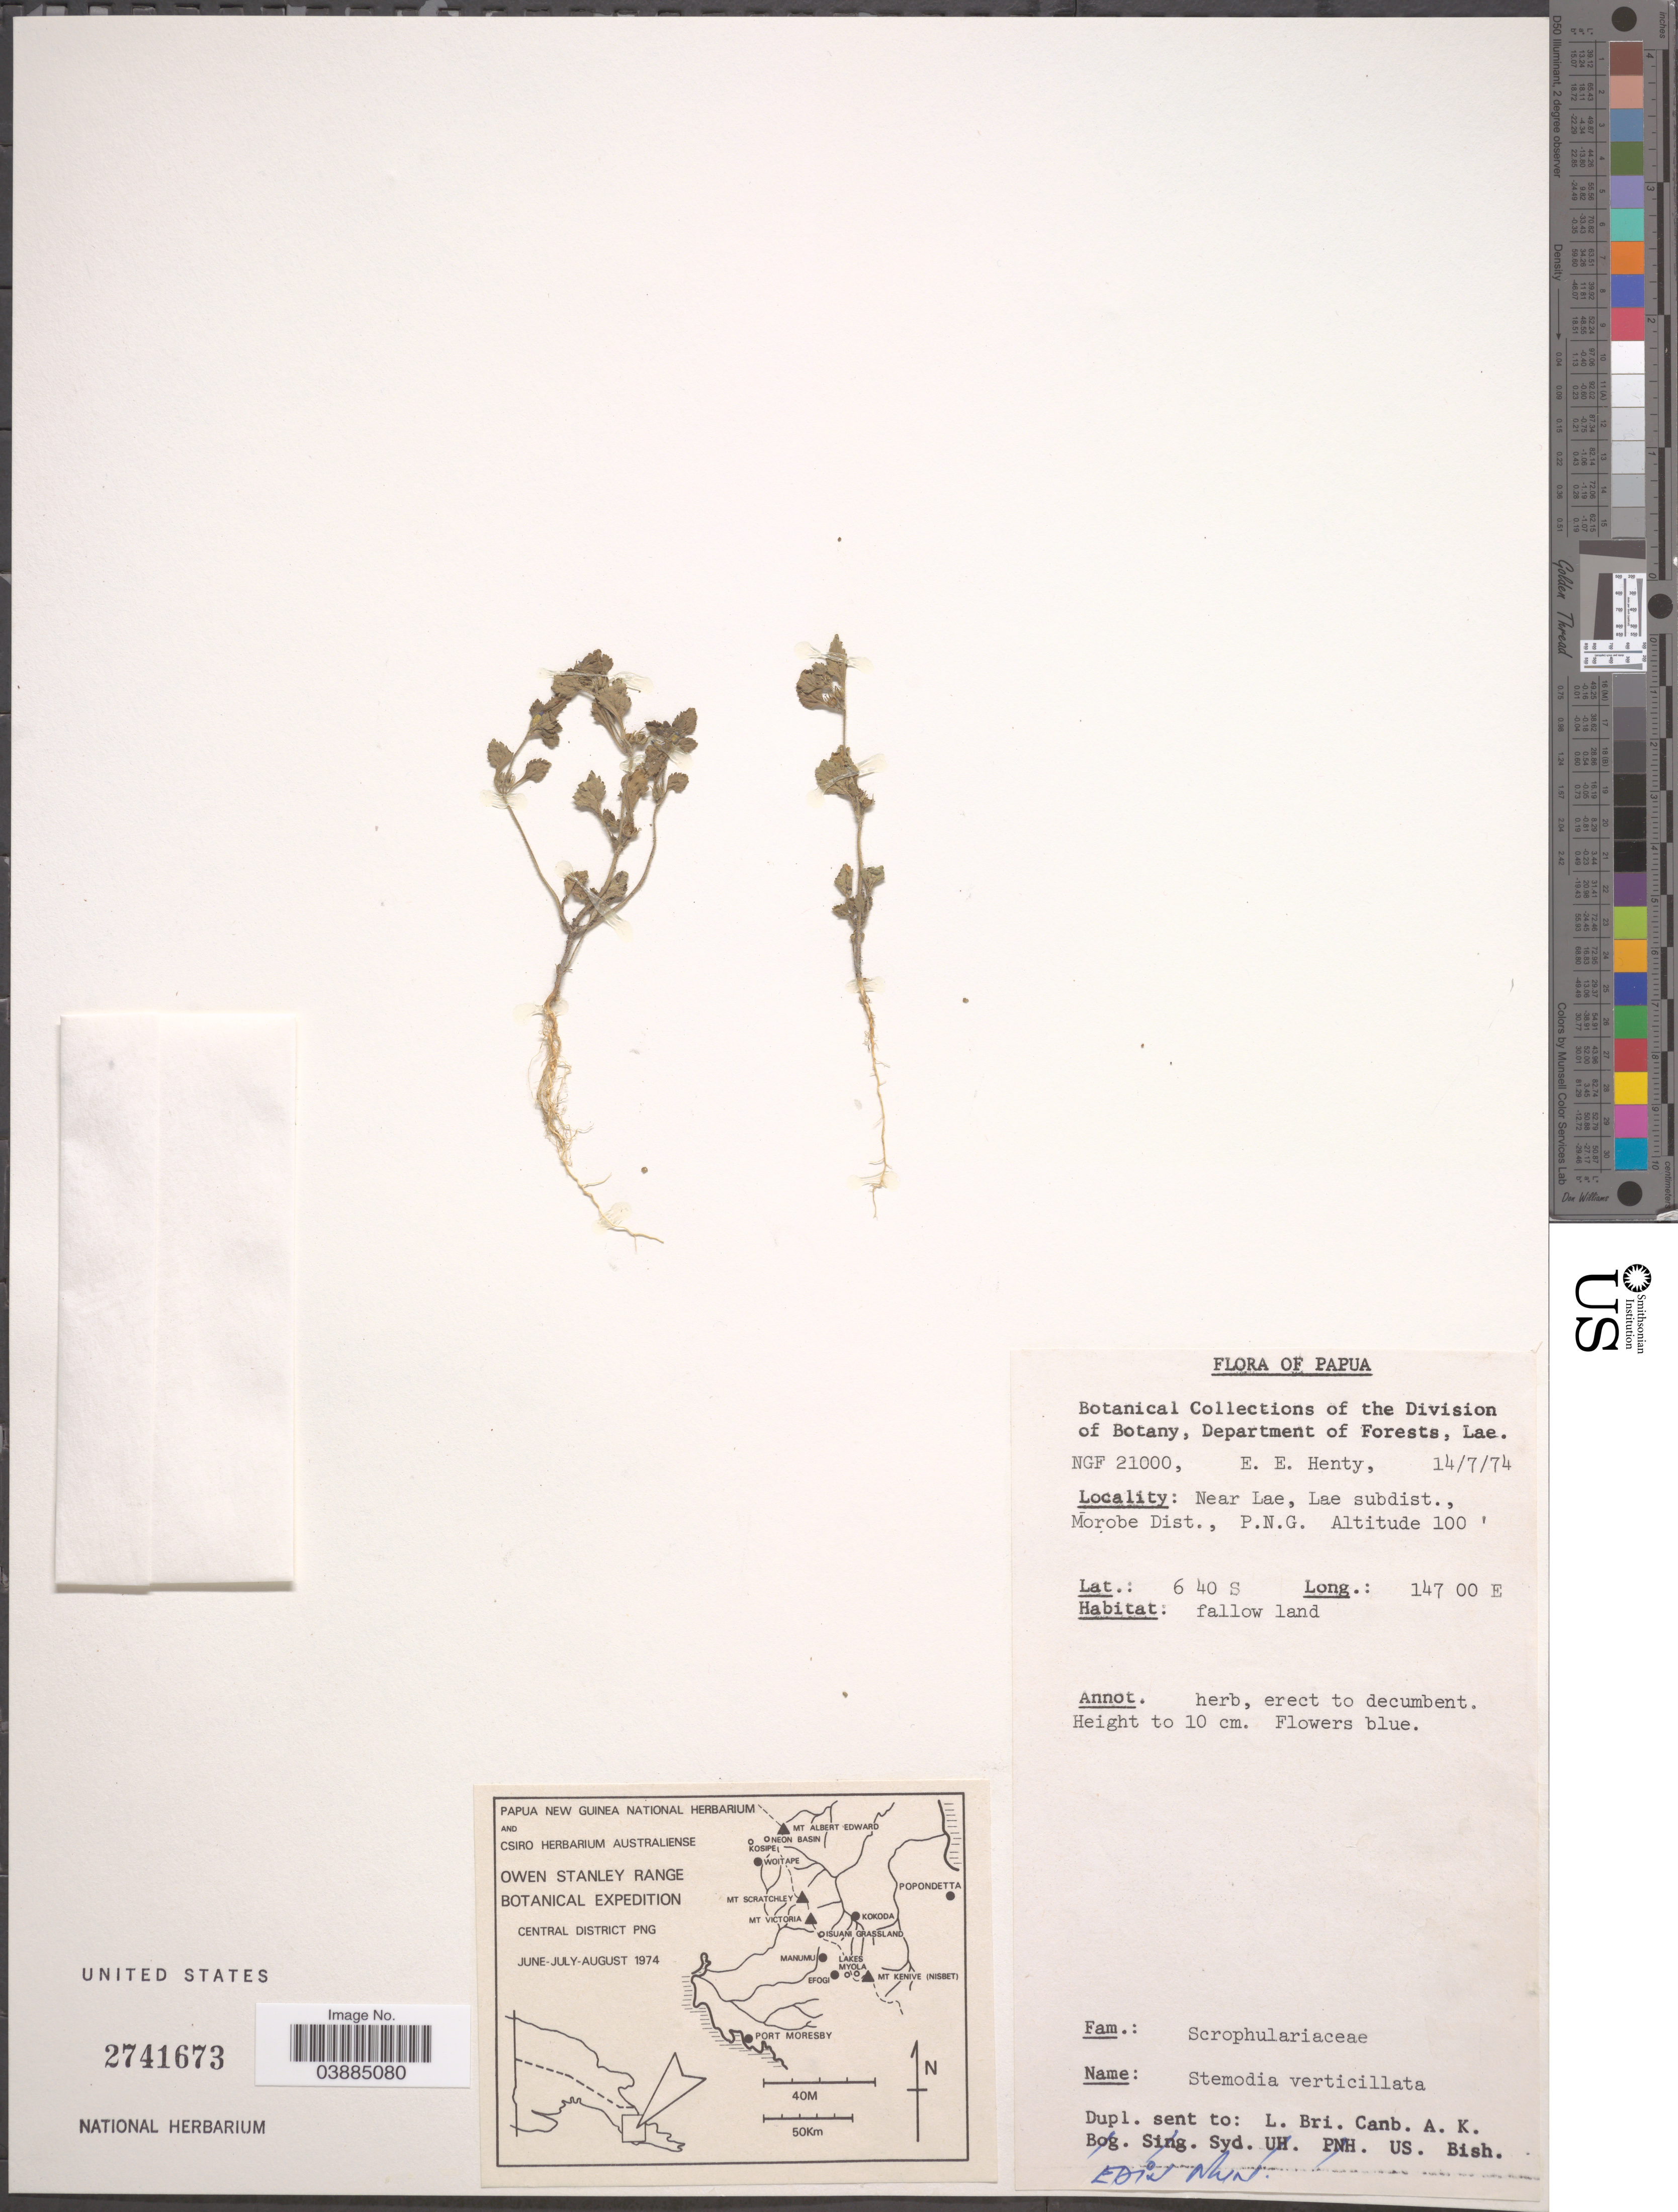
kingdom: Plantae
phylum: Tracheophyta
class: Magnoliopsida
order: Lamiales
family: Plantaginaceae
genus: Stemodia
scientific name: Stemodia verticillata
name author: (Mill.) Hassl.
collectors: E. Henty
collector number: NGF 21000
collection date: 1974-07-14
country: Papua New Guinea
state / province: Morobe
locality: Papua. Near Lae, Lae subdis., Morobe Dist.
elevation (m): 30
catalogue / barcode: US 2741673